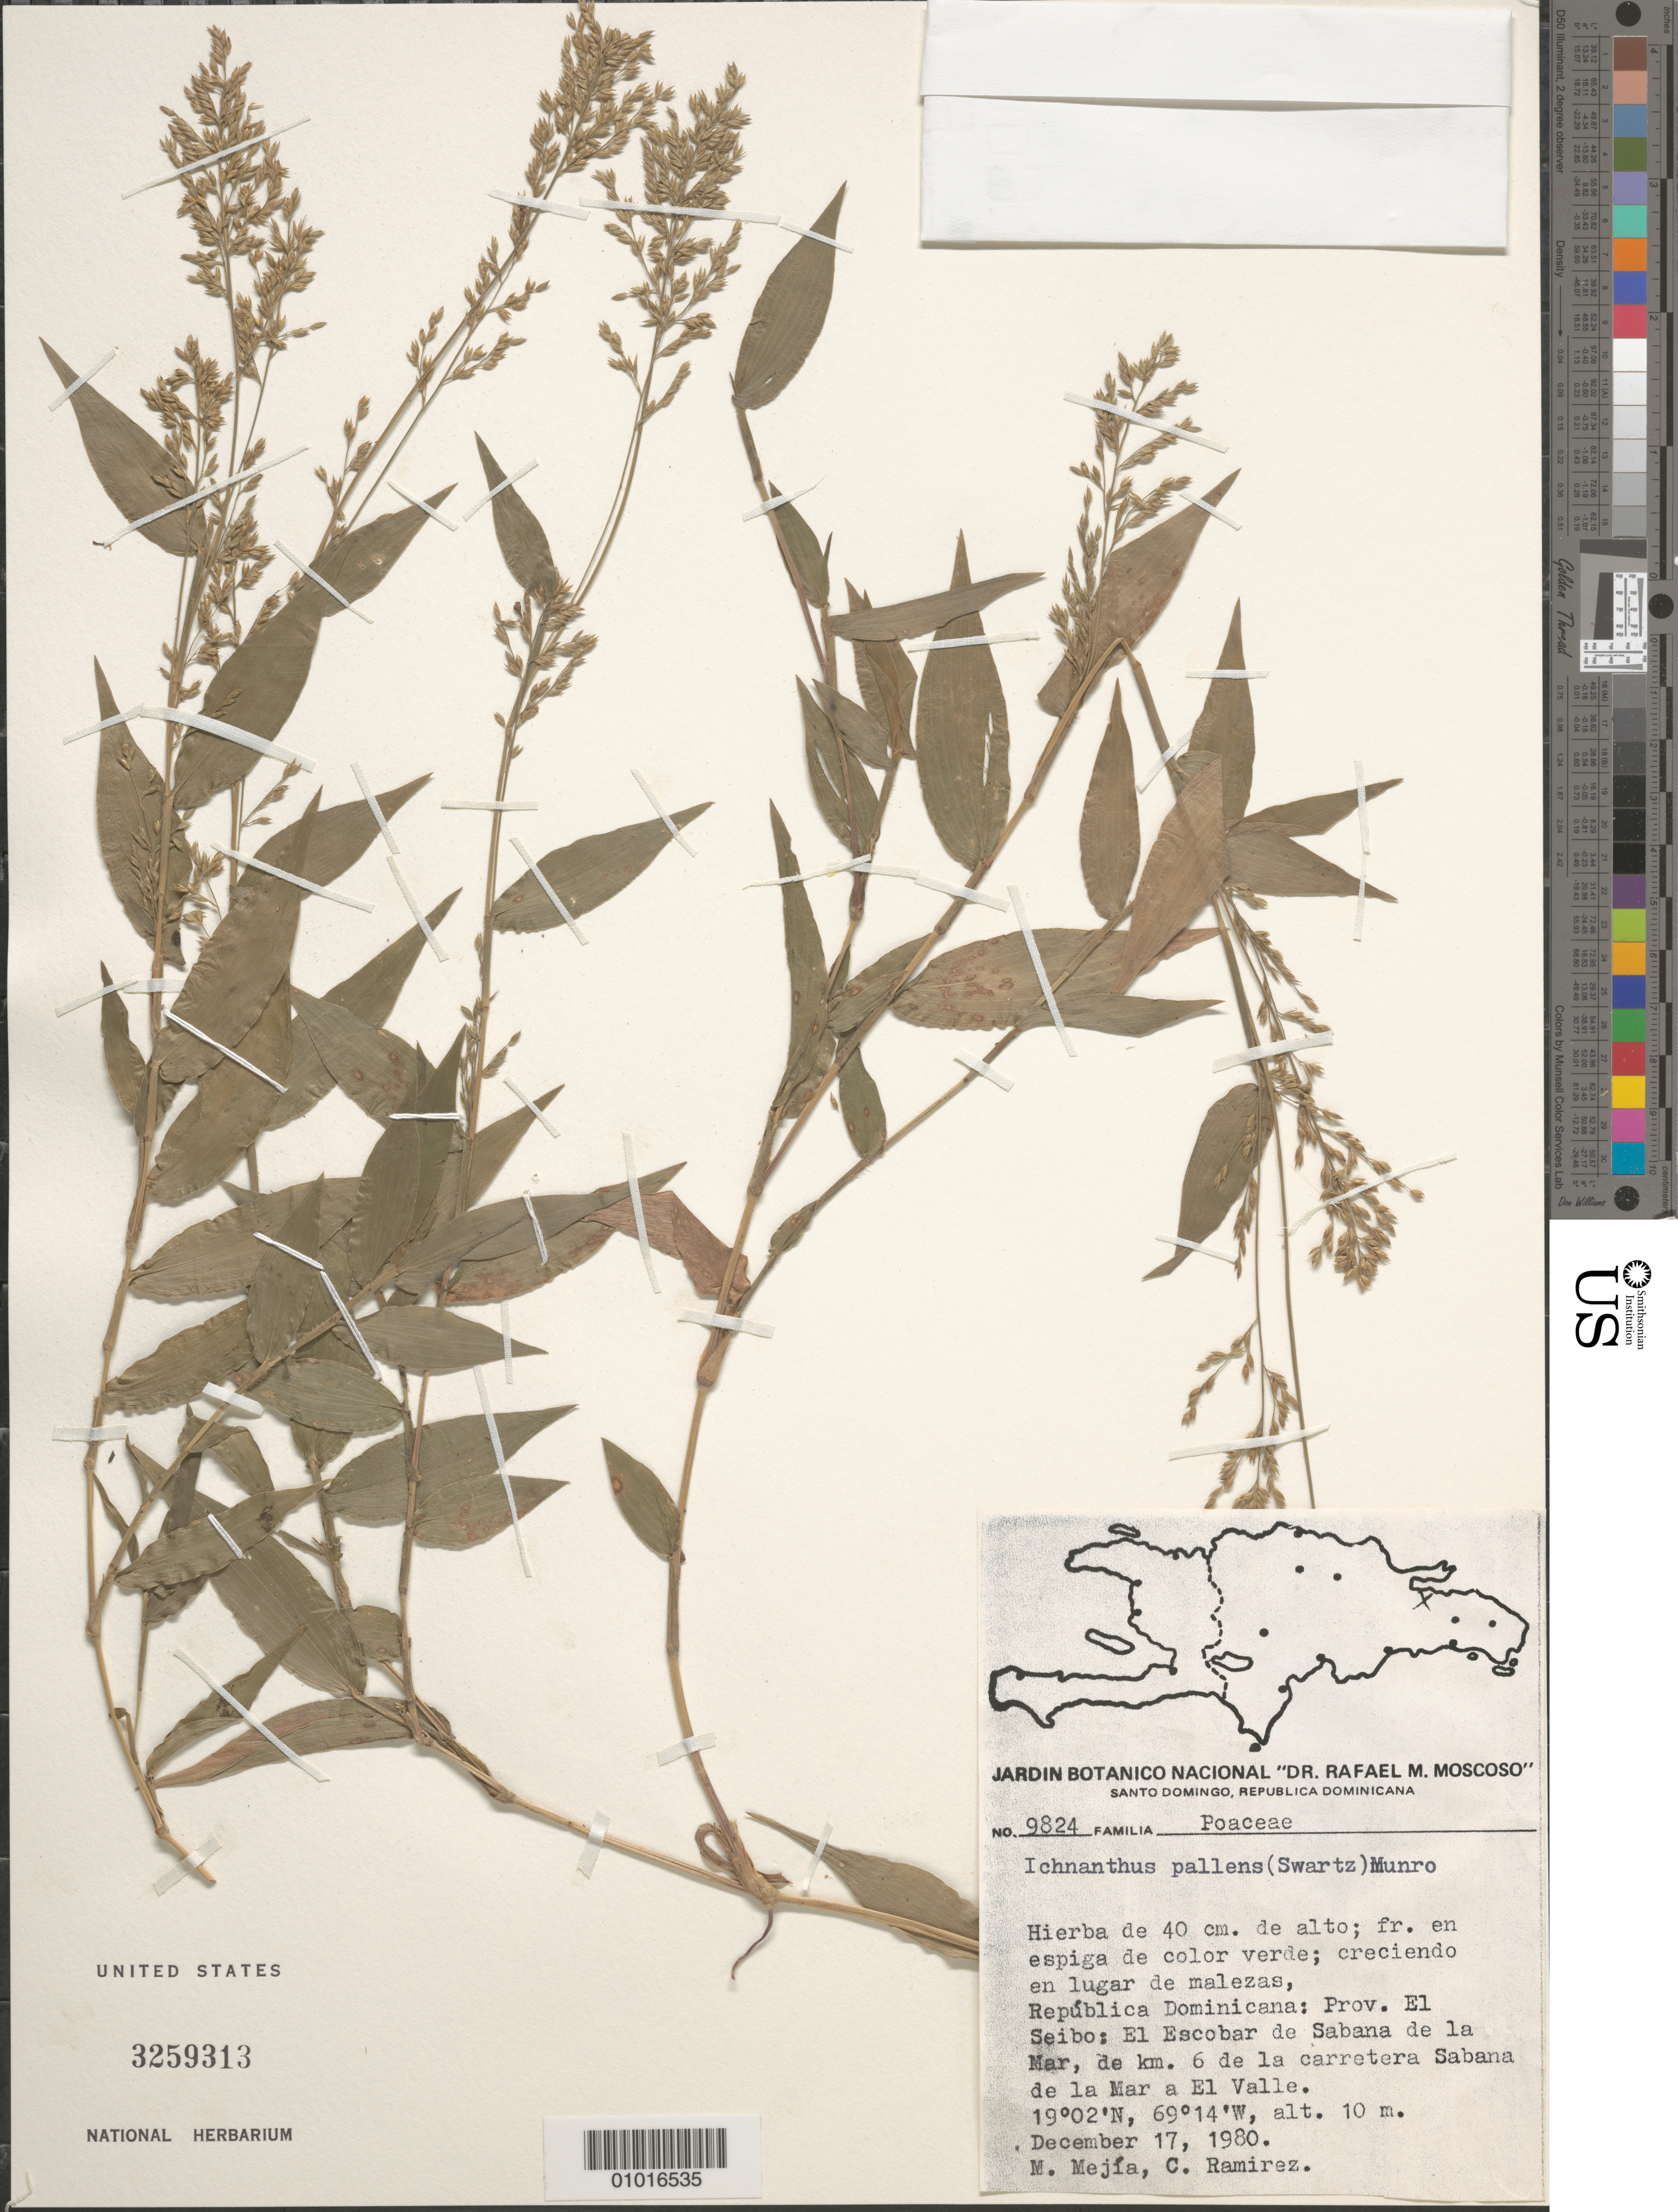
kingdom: Plantae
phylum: Tracheophyta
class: Liliopsida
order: Poales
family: Poaceae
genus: Ichnanthus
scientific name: Ichnanthus pallens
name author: (Sw.) Munro ex Benth.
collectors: M. Majia & C. Ramirez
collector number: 9824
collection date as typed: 17 Dec 1980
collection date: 1980-12-17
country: Dominican Republic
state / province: El Seibo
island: Hispaniola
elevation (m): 10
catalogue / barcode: US 3259313